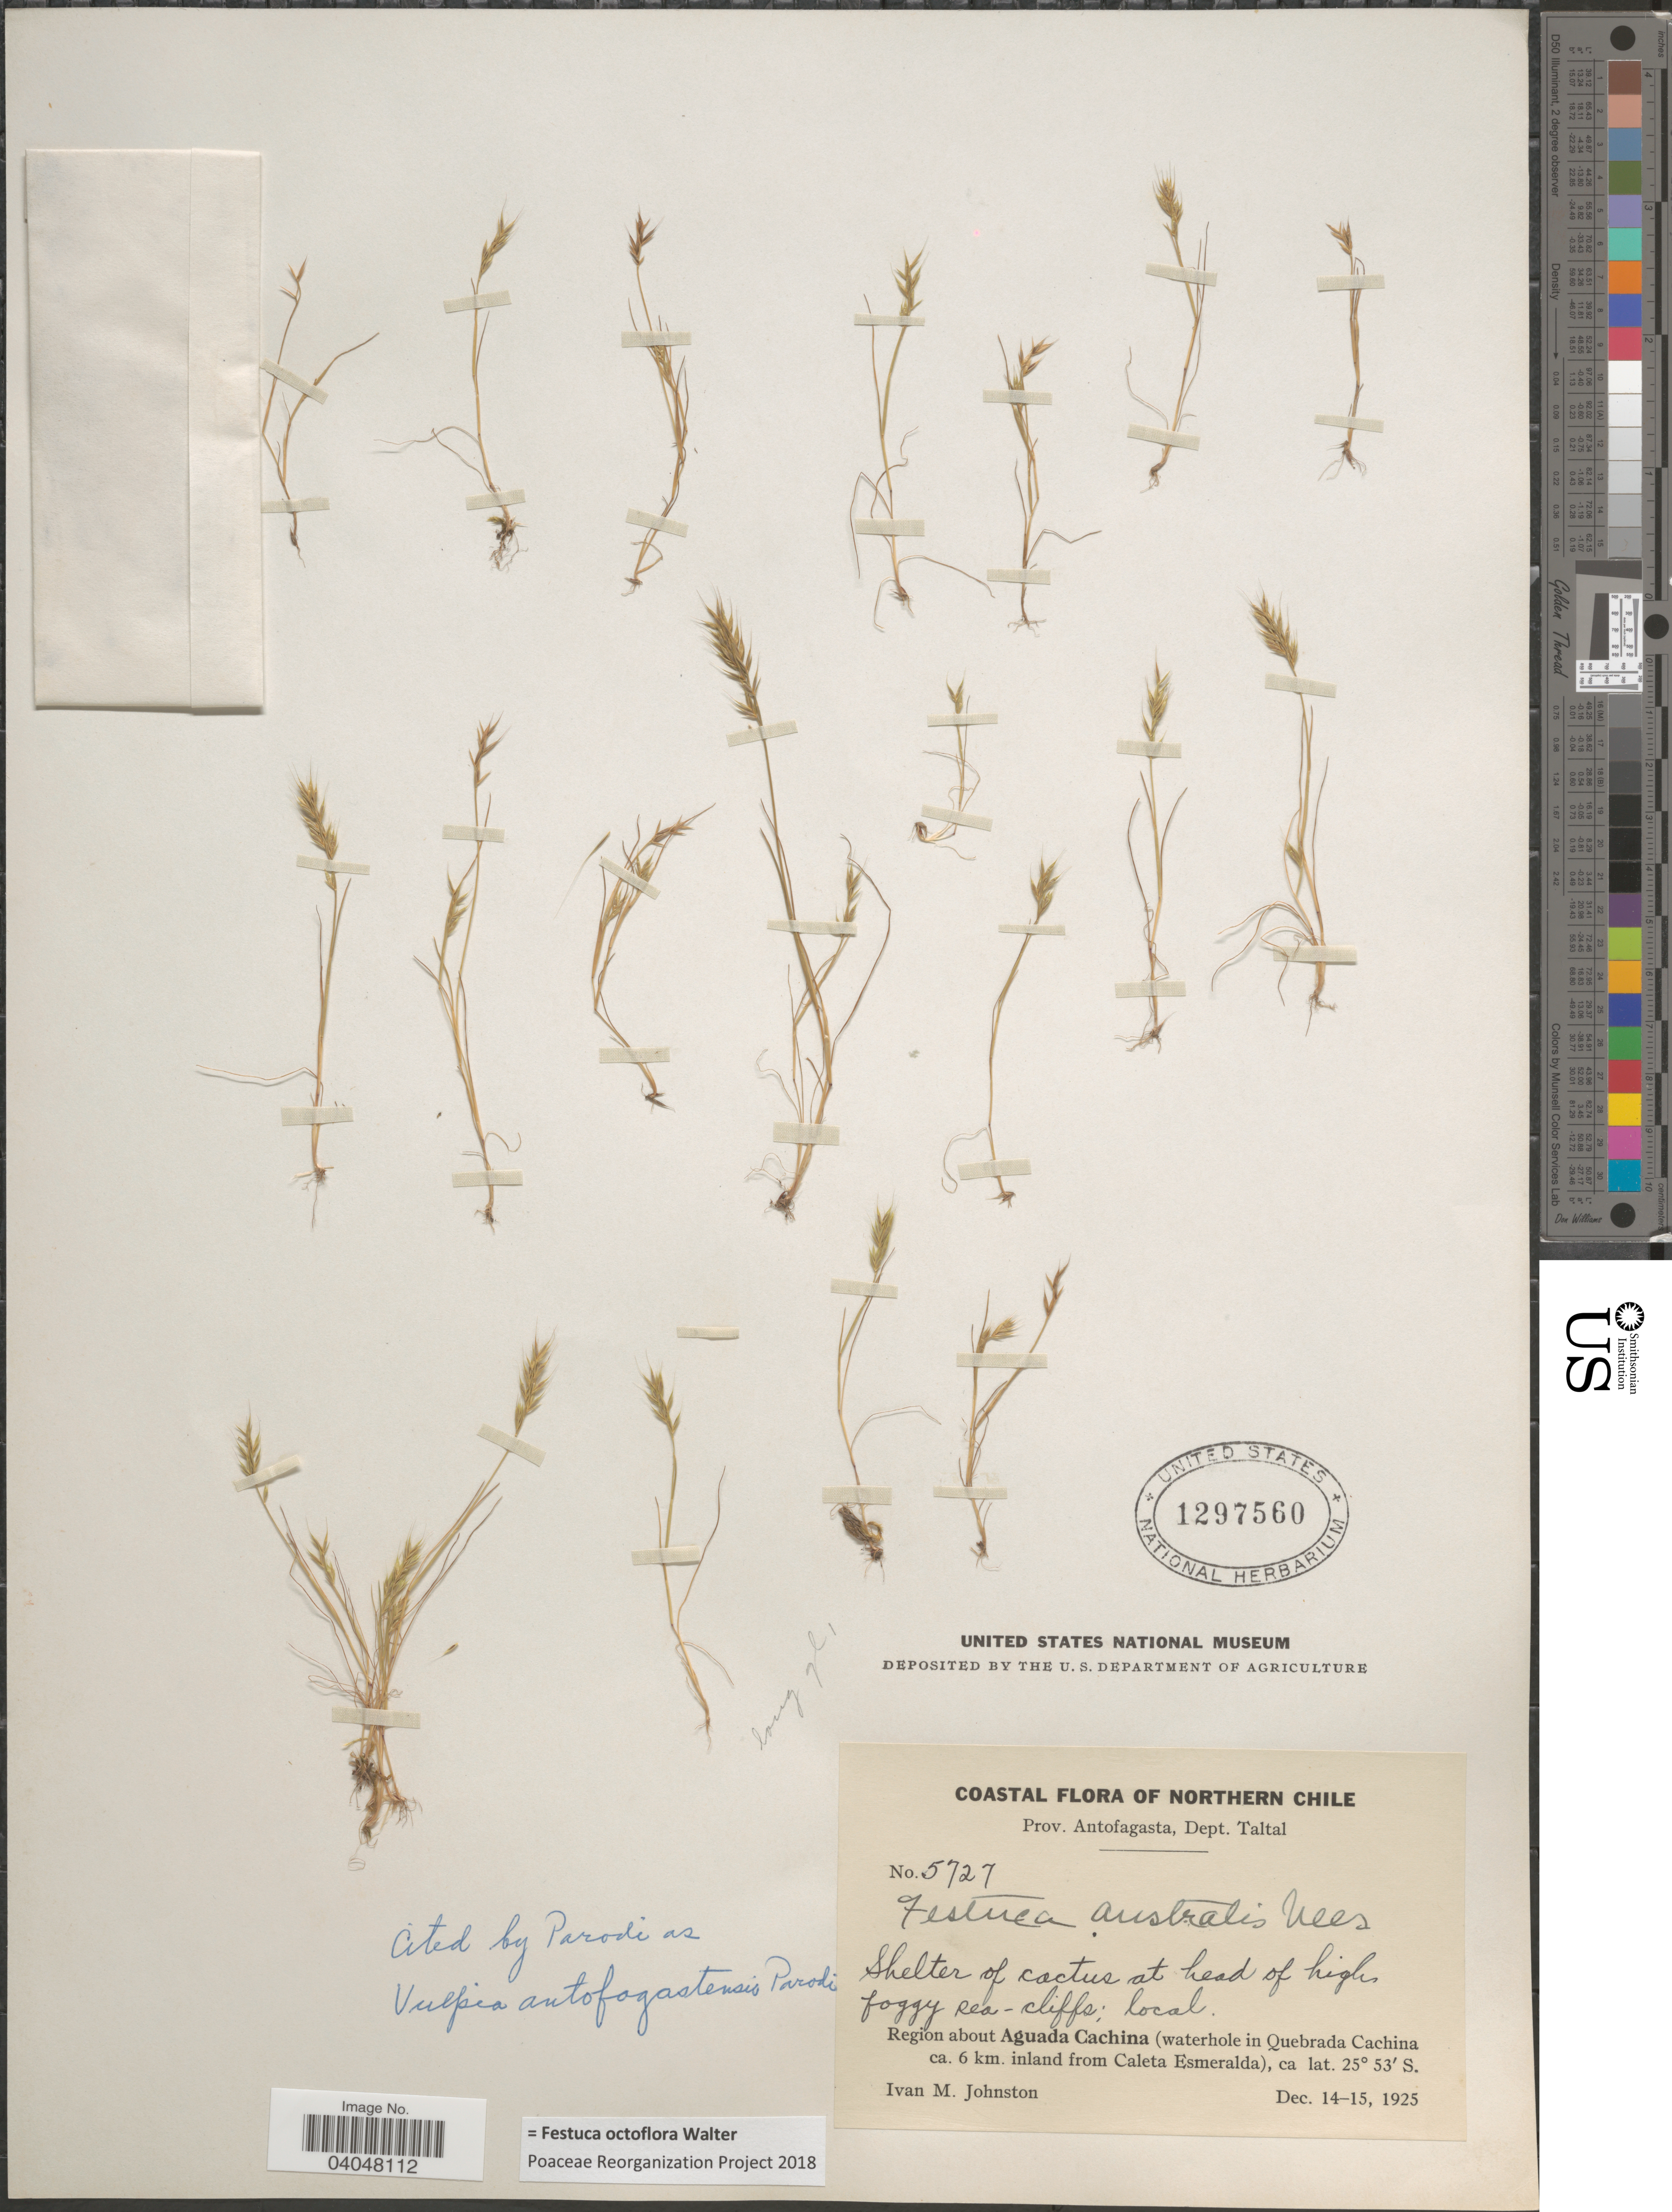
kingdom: Plantae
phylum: Tracheophyta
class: Liliopsida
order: Poales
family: Poaceae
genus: Festuca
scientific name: Festuca octoflora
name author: Walter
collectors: I.M. Johnston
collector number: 5727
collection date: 1925-12-14/1925-12-15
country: Chile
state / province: Antofagasta (II)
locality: Northern Chile. Dept. Taltal. Region about Aguada Cachina (waterhole in Quebrada Cachina ca. 6 km. inland from Caleta Esmeralda).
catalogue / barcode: US 1297560